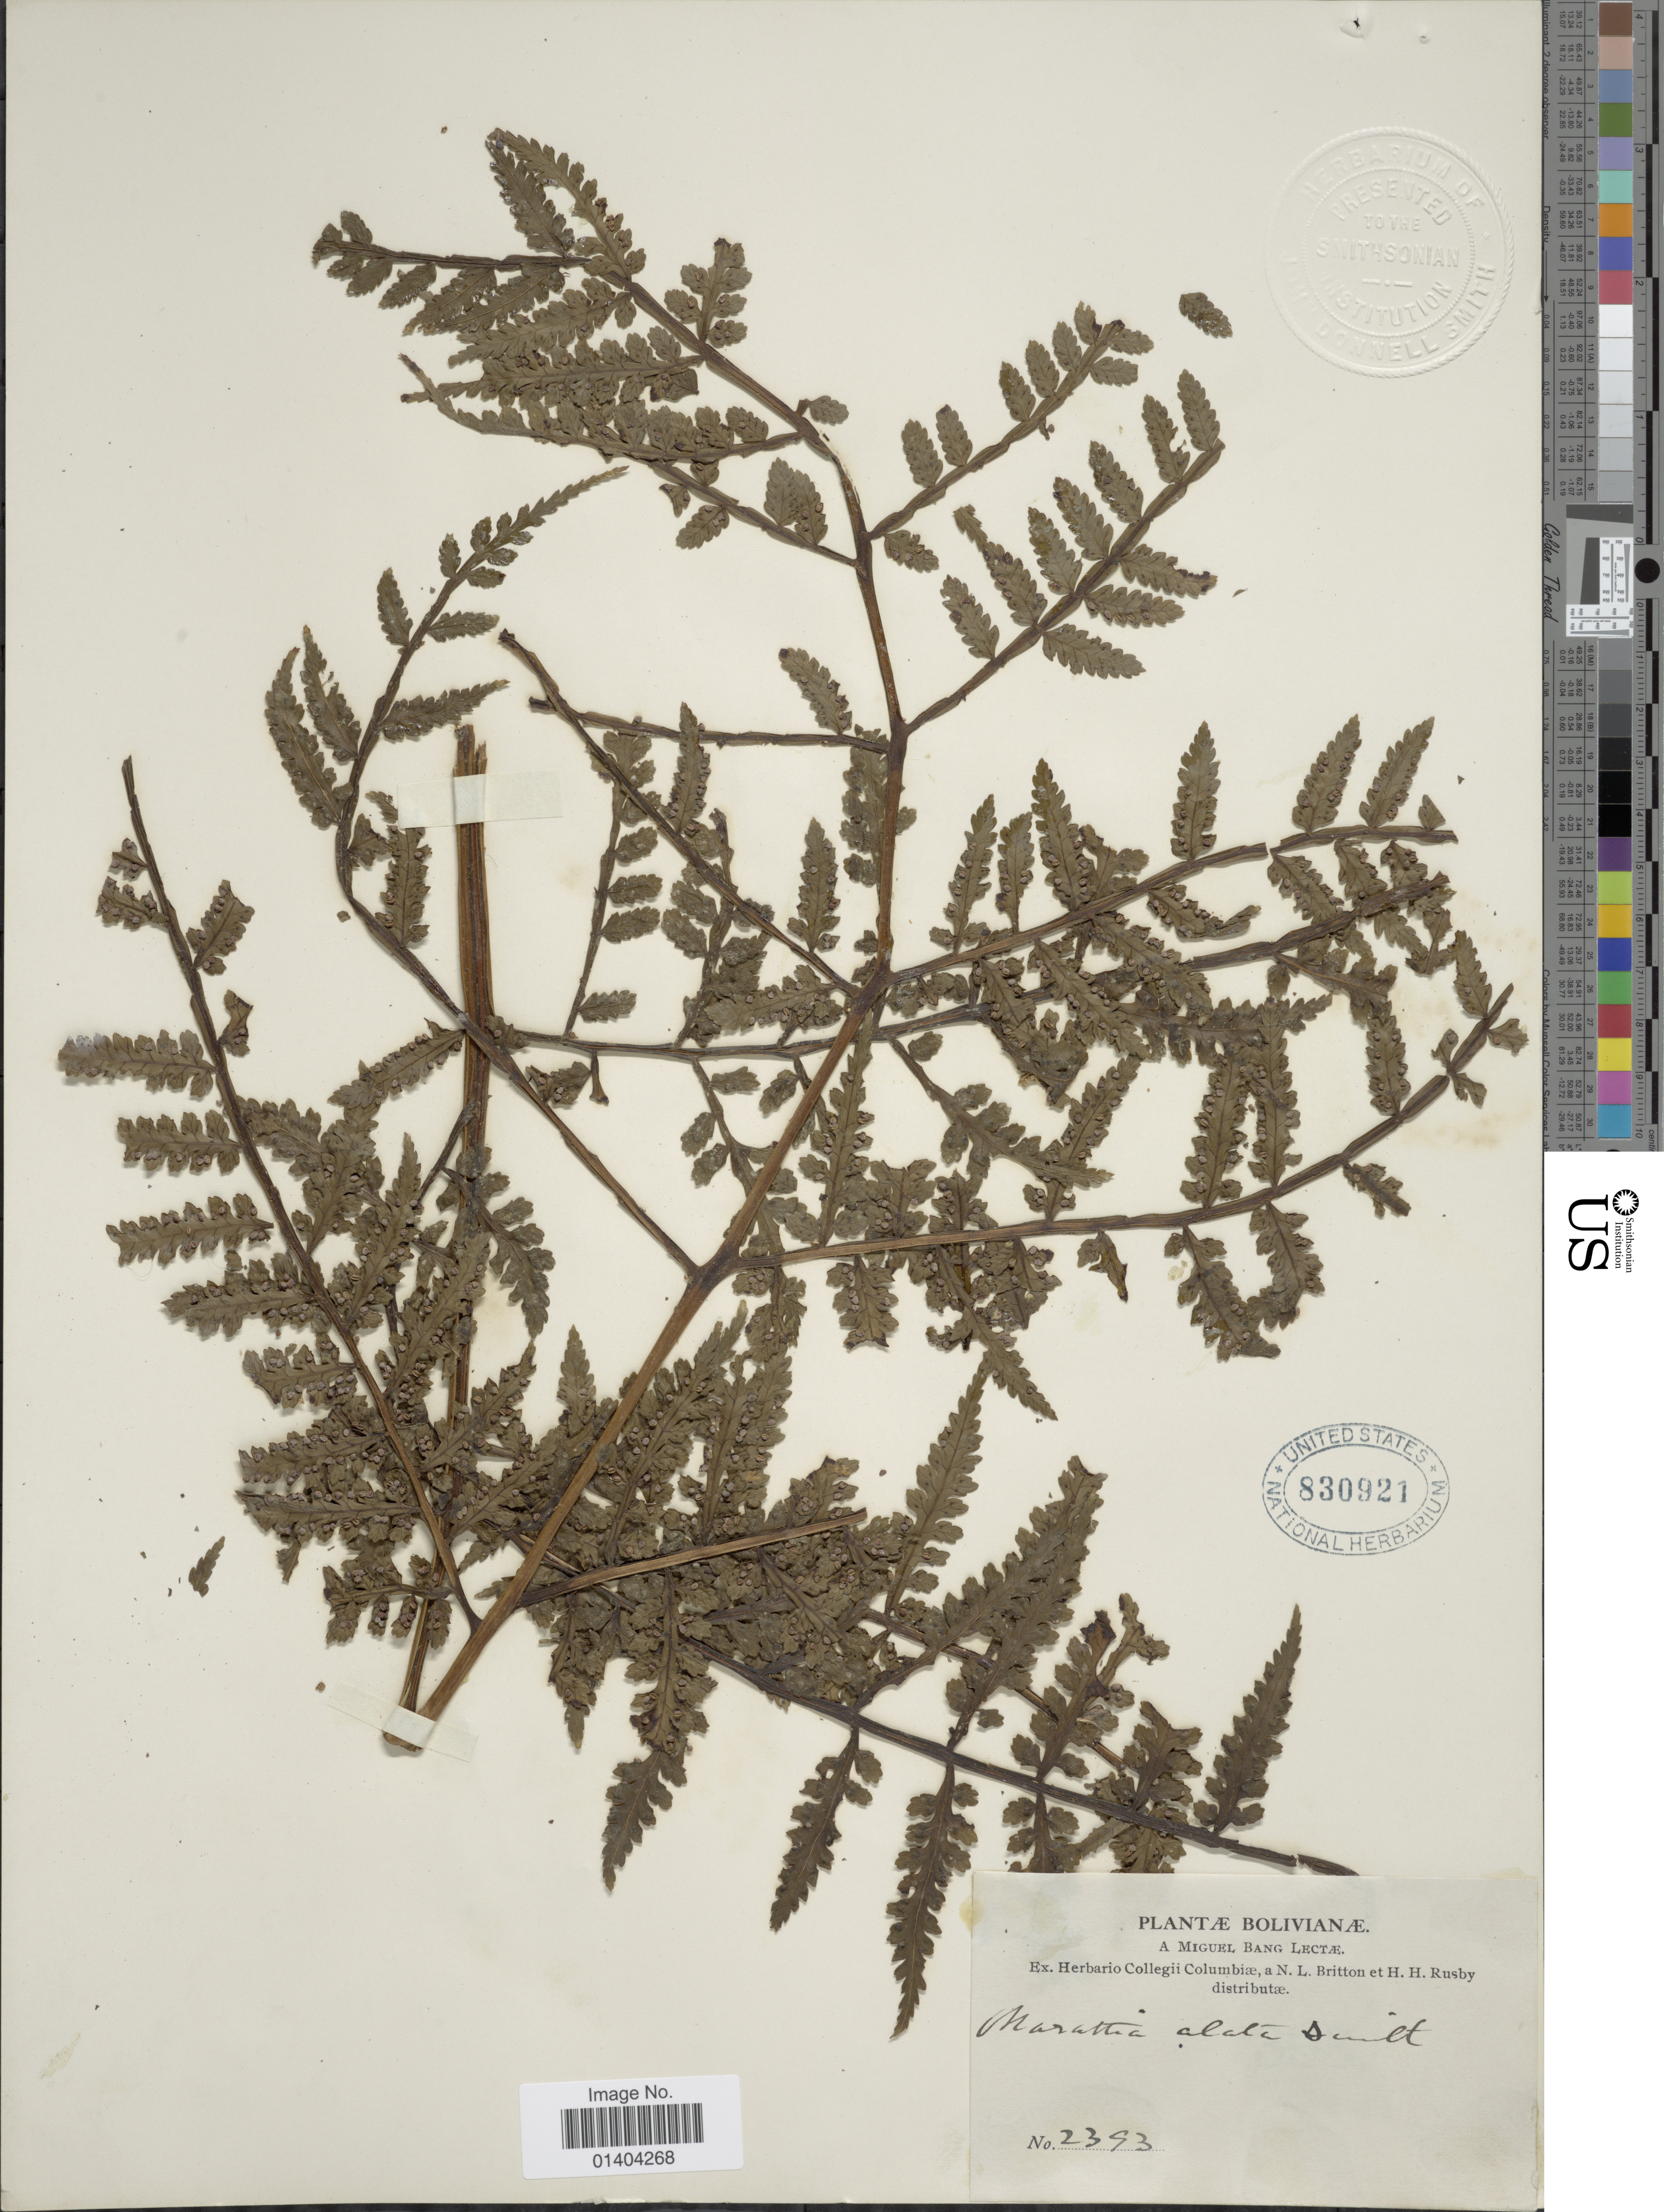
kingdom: Plantae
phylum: Tracheophyta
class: Polypodiopsida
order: Marattiales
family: Marattiaceae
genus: Marattia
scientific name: Marattia laevis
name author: Sm.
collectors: M. Bang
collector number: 2393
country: Bolivia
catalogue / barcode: US 830921